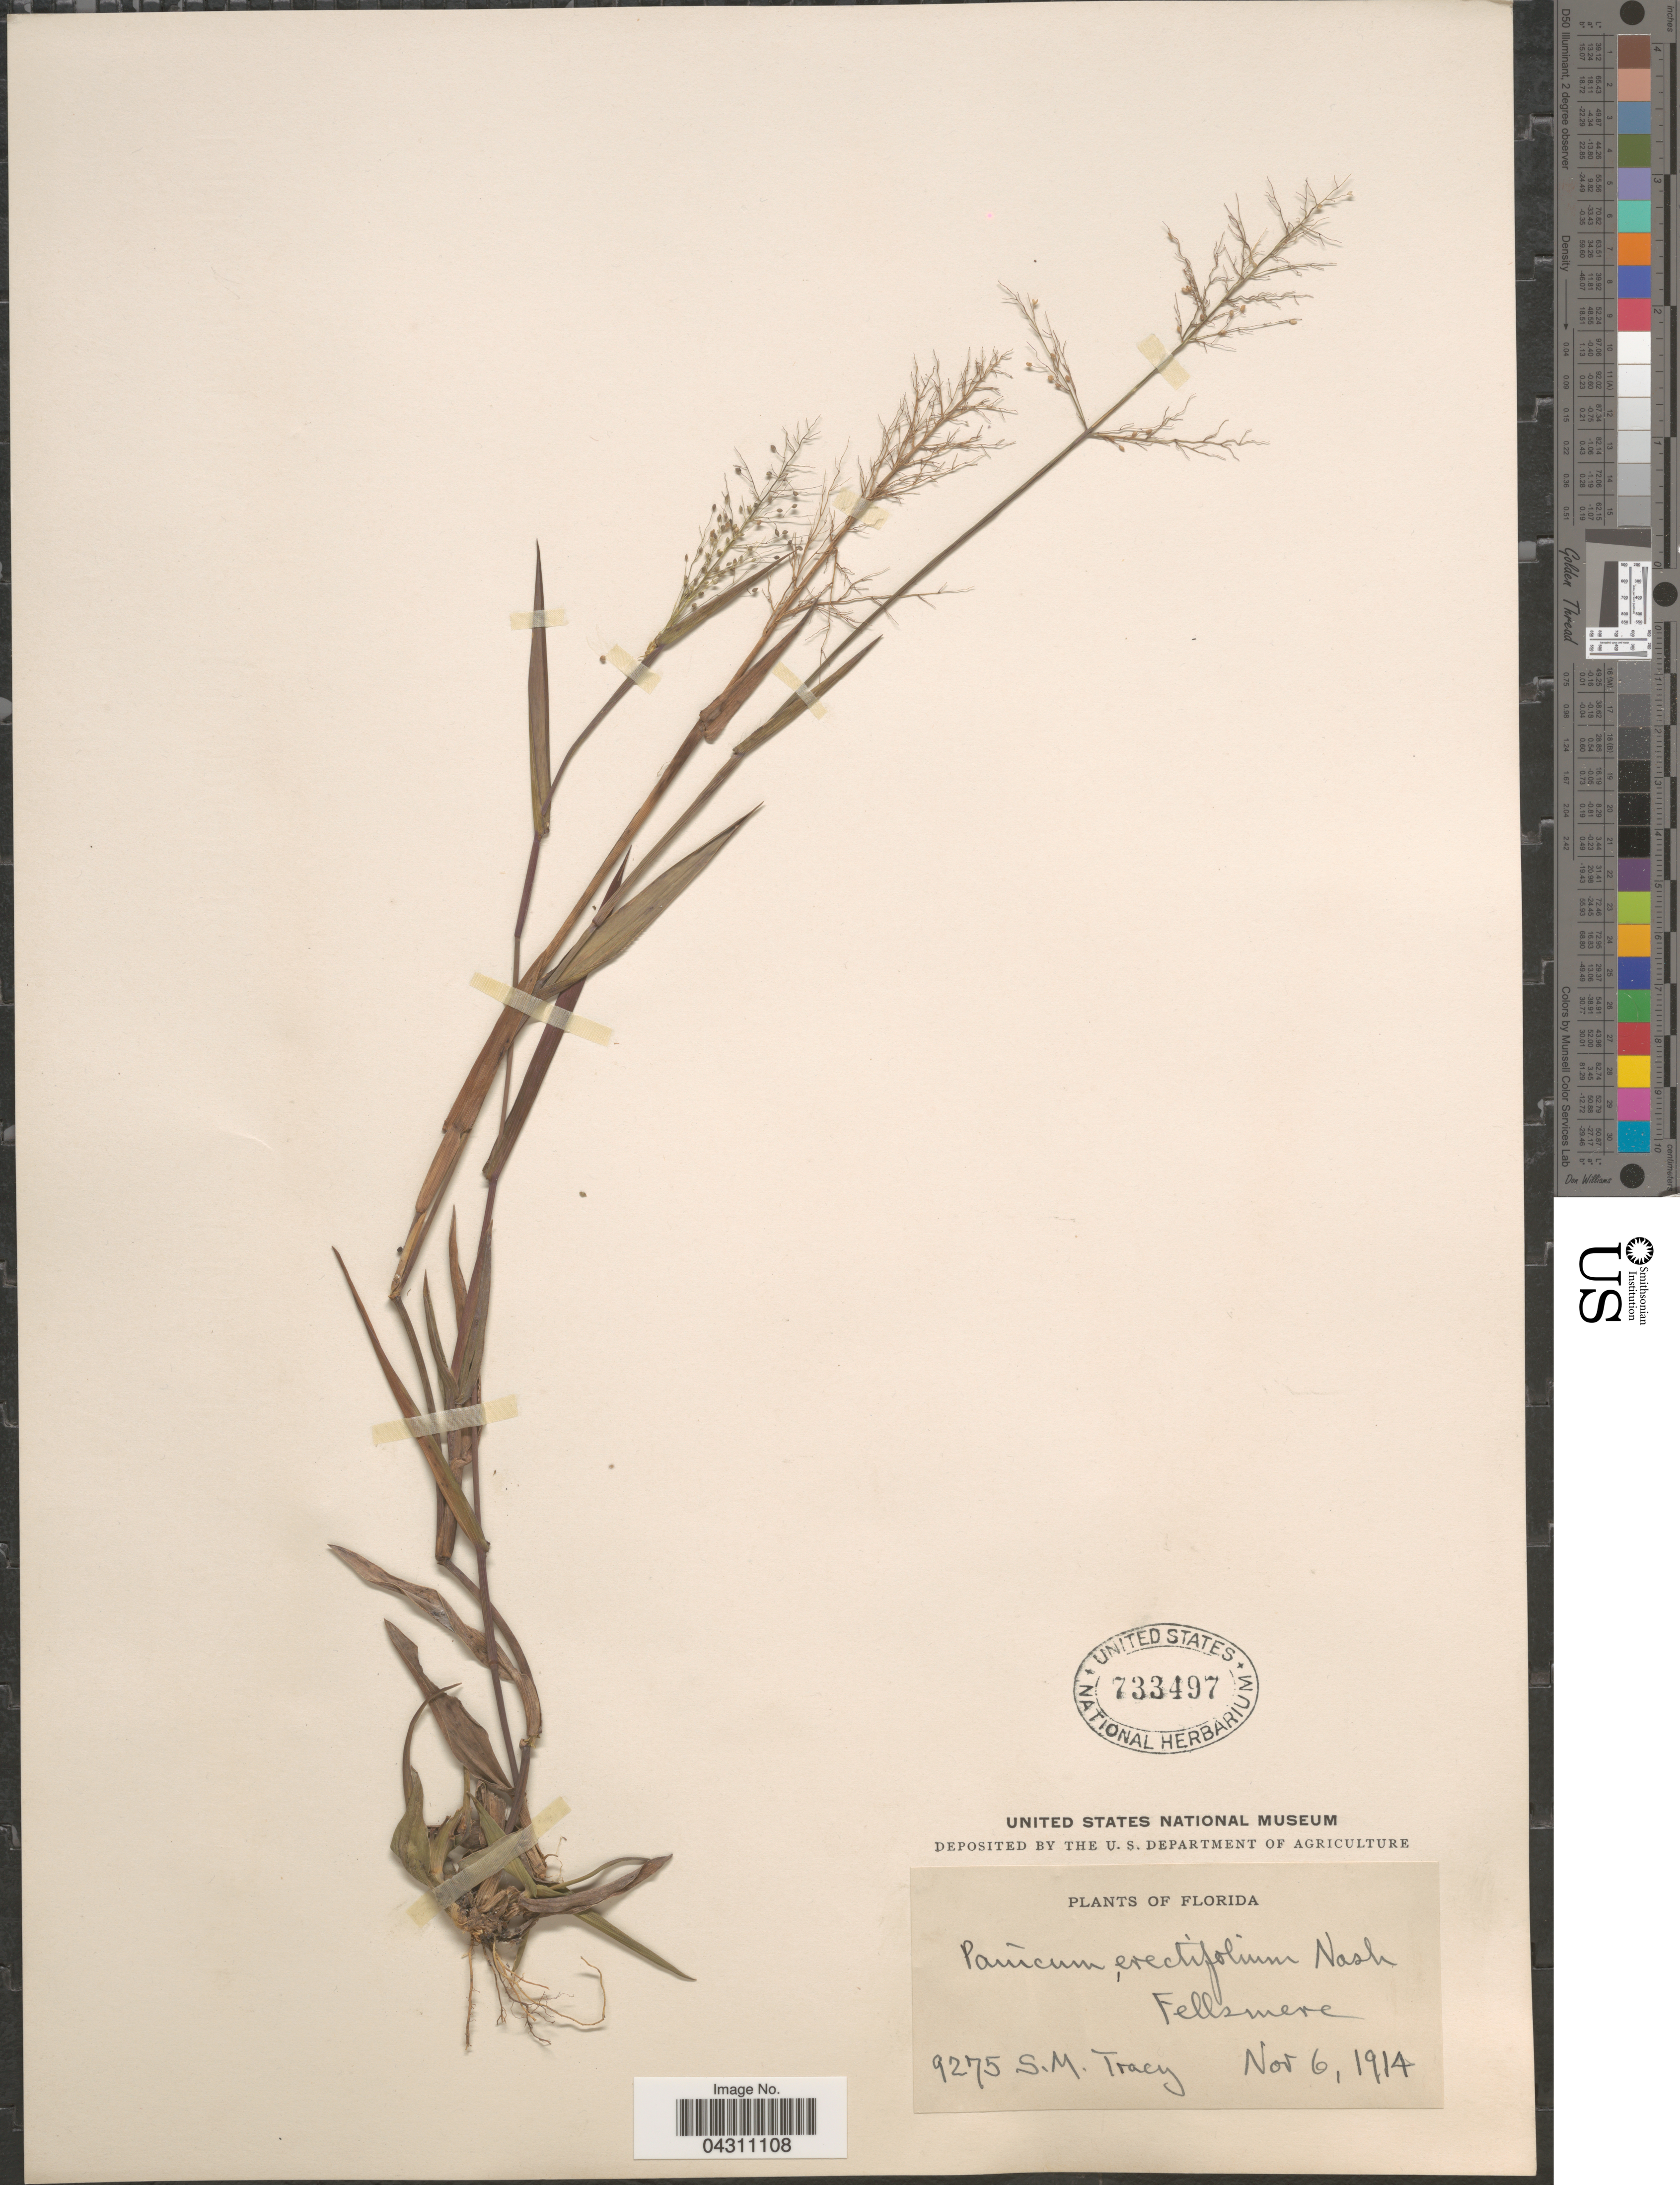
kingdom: Plantae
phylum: Tracheophyta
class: Liliopsida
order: Poales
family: Poaceae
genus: Dichanthelium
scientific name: Dichanthelium sphaerocarpon var. floridanum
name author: (Vasey) Davidse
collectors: S. M. Tracy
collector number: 9275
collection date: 1914-11-06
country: United States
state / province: Florida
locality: Fellsmere.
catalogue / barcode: US 733497